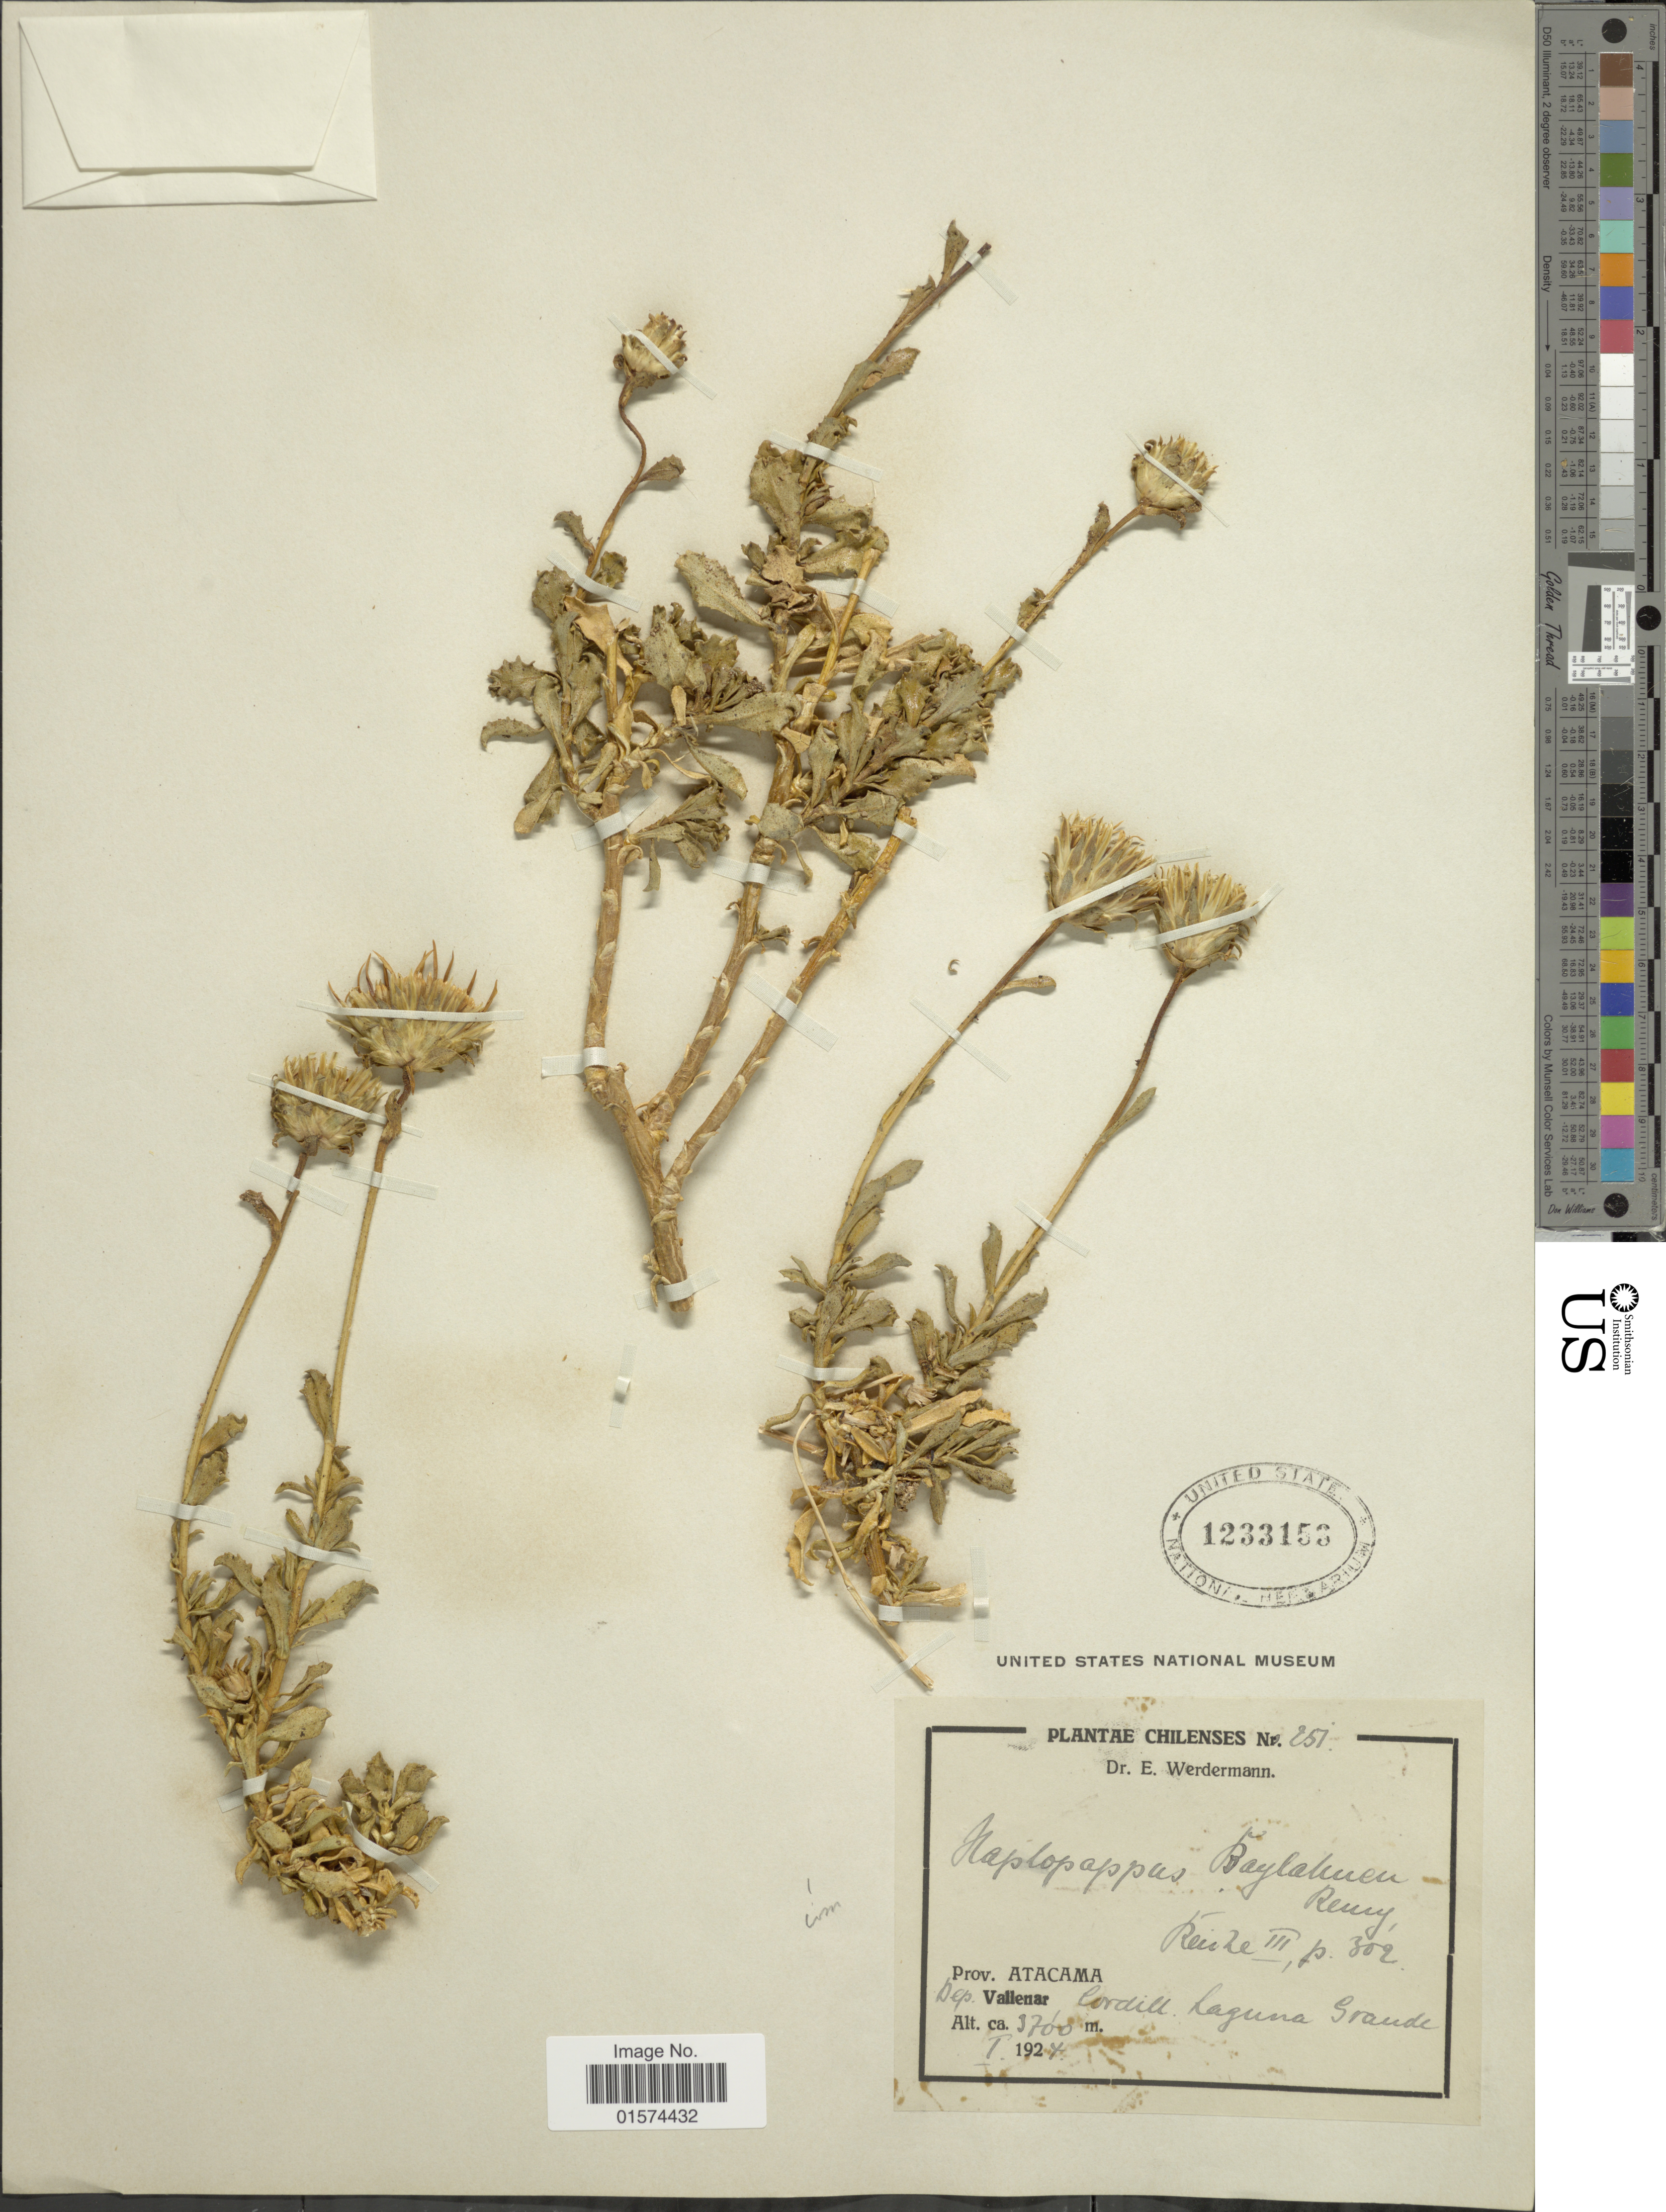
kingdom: Plantae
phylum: Tracheophyta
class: Magnoliopsida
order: Asterales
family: Asteraceae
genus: Haplopappus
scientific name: Haplopappus baylahuen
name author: J. Rémy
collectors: E. Werdermann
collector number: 251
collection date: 1924-01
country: Chile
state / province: Atacama (III)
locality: Dep. Vallenar Cordill. Laguna Grande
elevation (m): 3700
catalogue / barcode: US 1233153